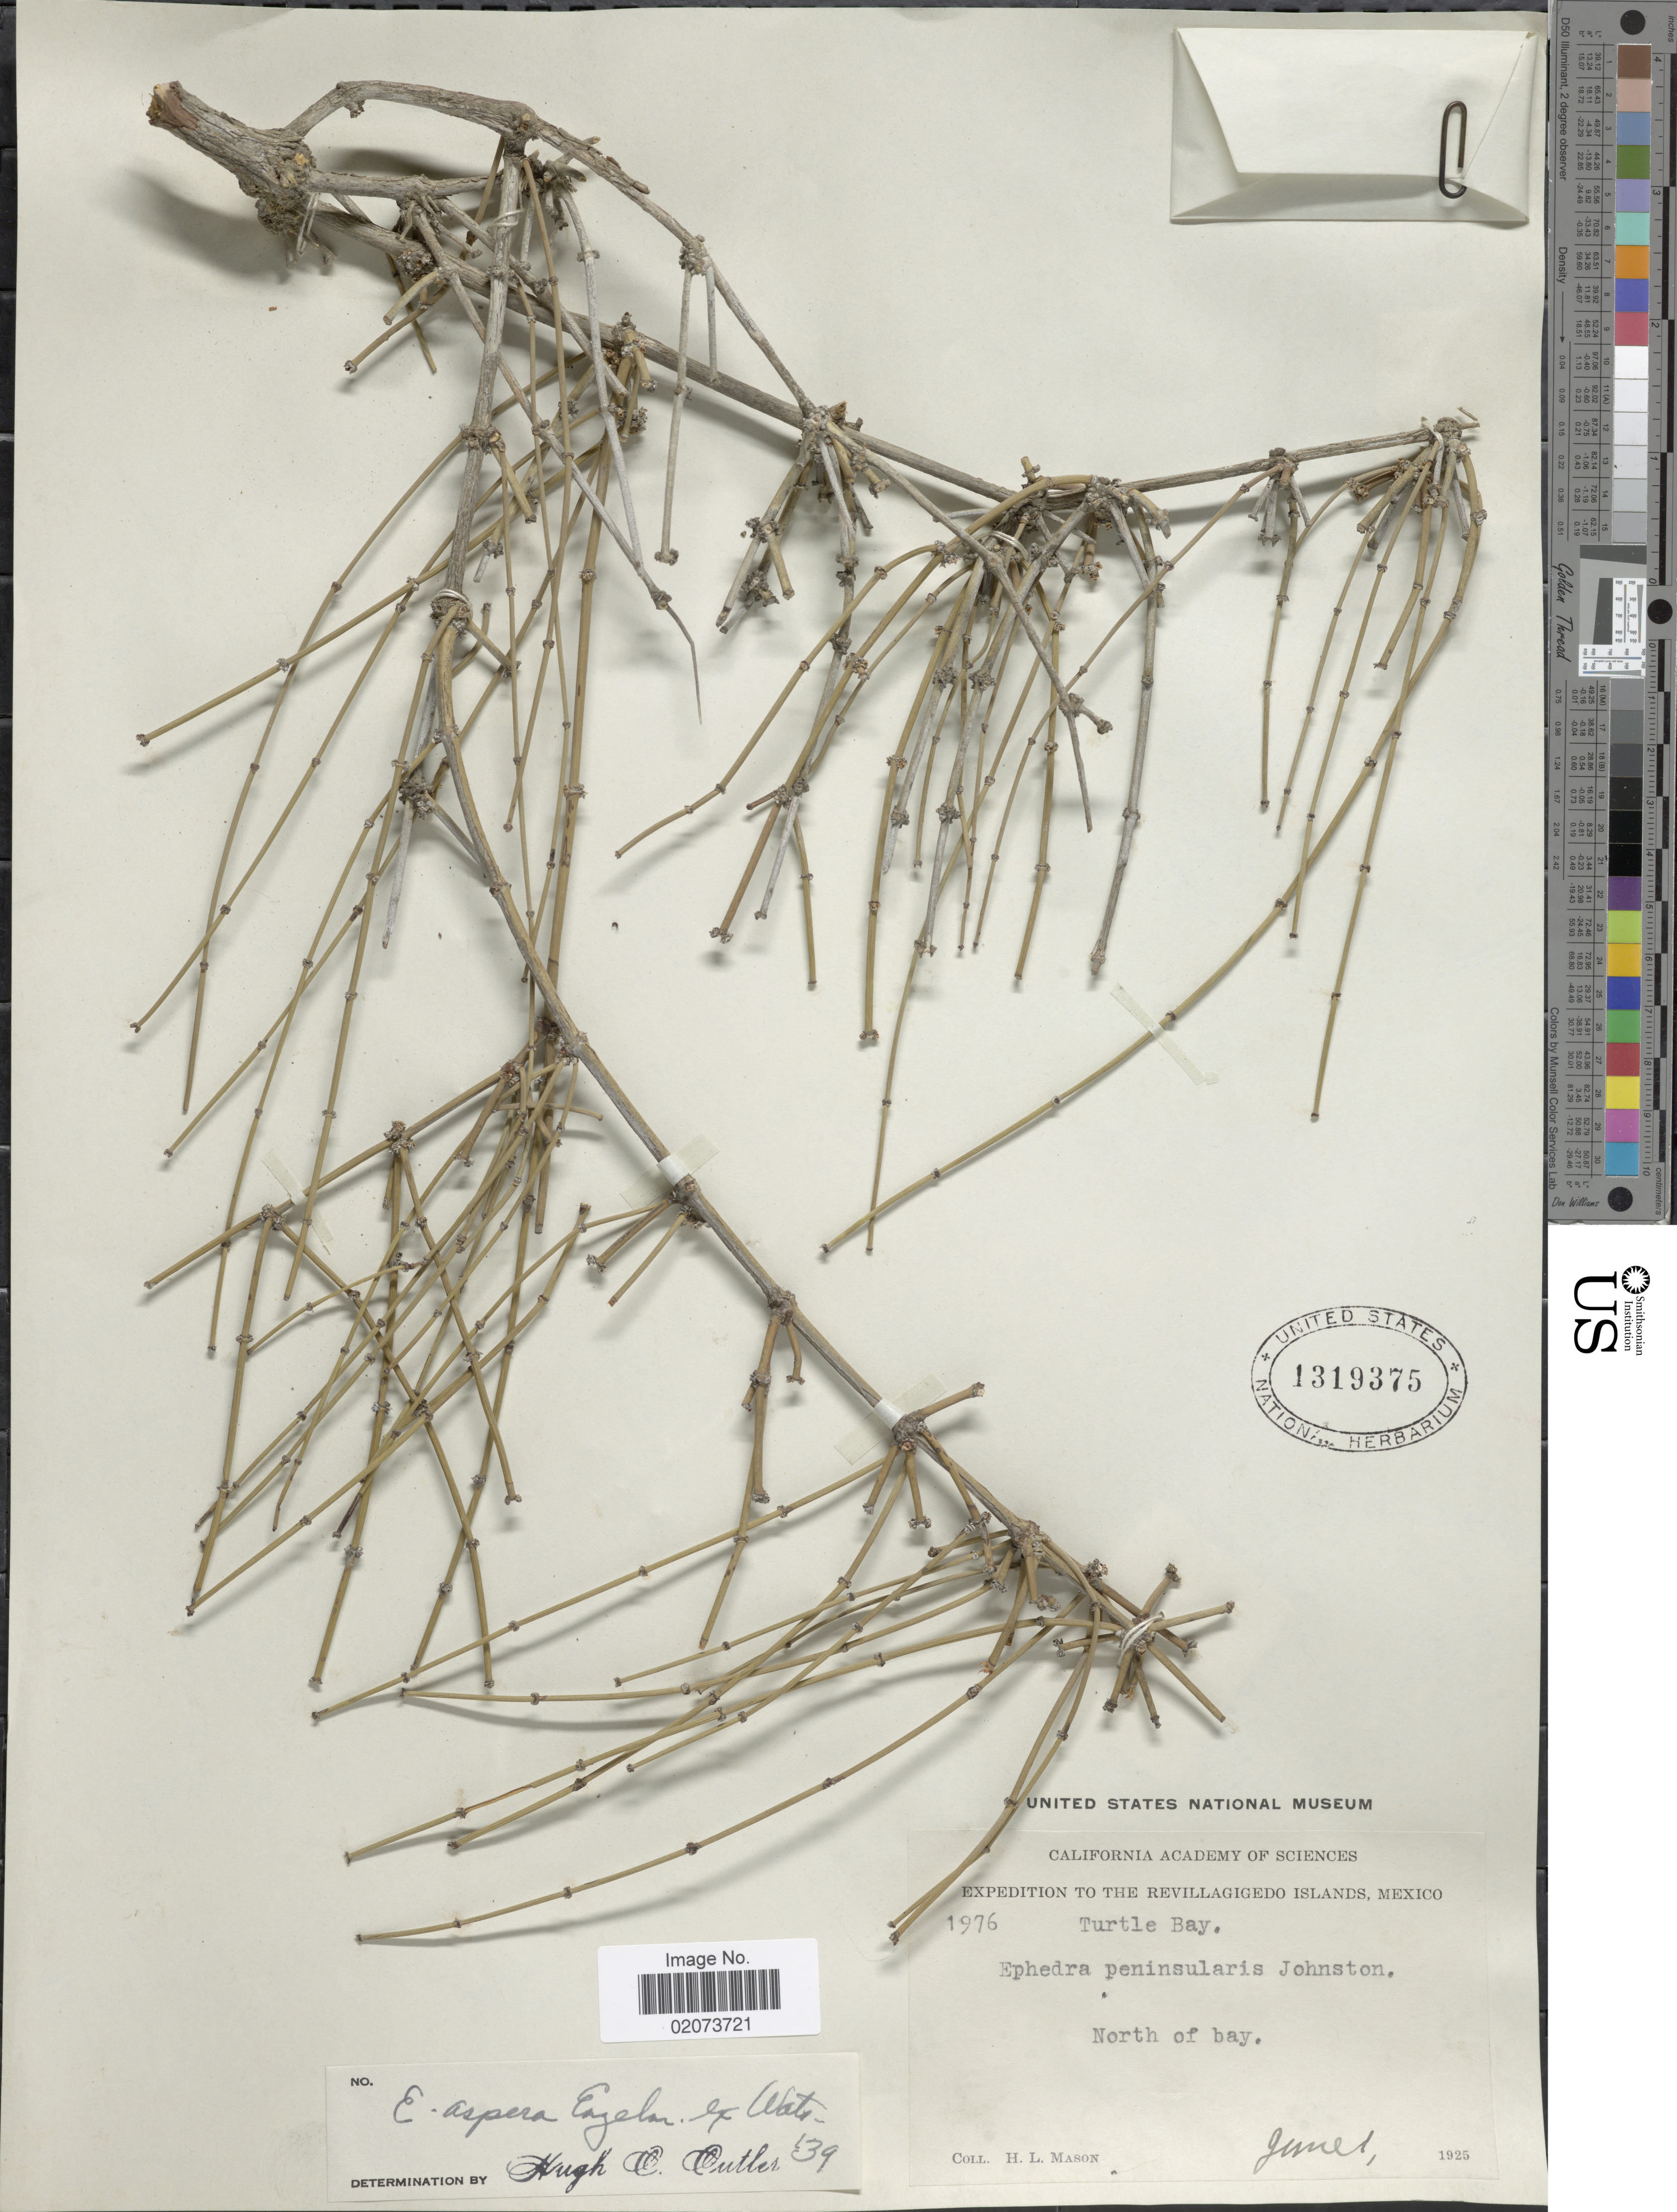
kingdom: Plantae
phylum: Tracheophyta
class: Gnetopsida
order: Ephedrales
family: Ephedraceae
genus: Ephedra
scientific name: Ephedra aspera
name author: Engelm. ex S. Watson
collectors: H. L. Mason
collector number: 1976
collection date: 1925-06-01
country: Mexico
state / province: Colima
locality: The Revillagigedo Islands, Mexico, North of Bay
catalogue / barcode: US 1319375